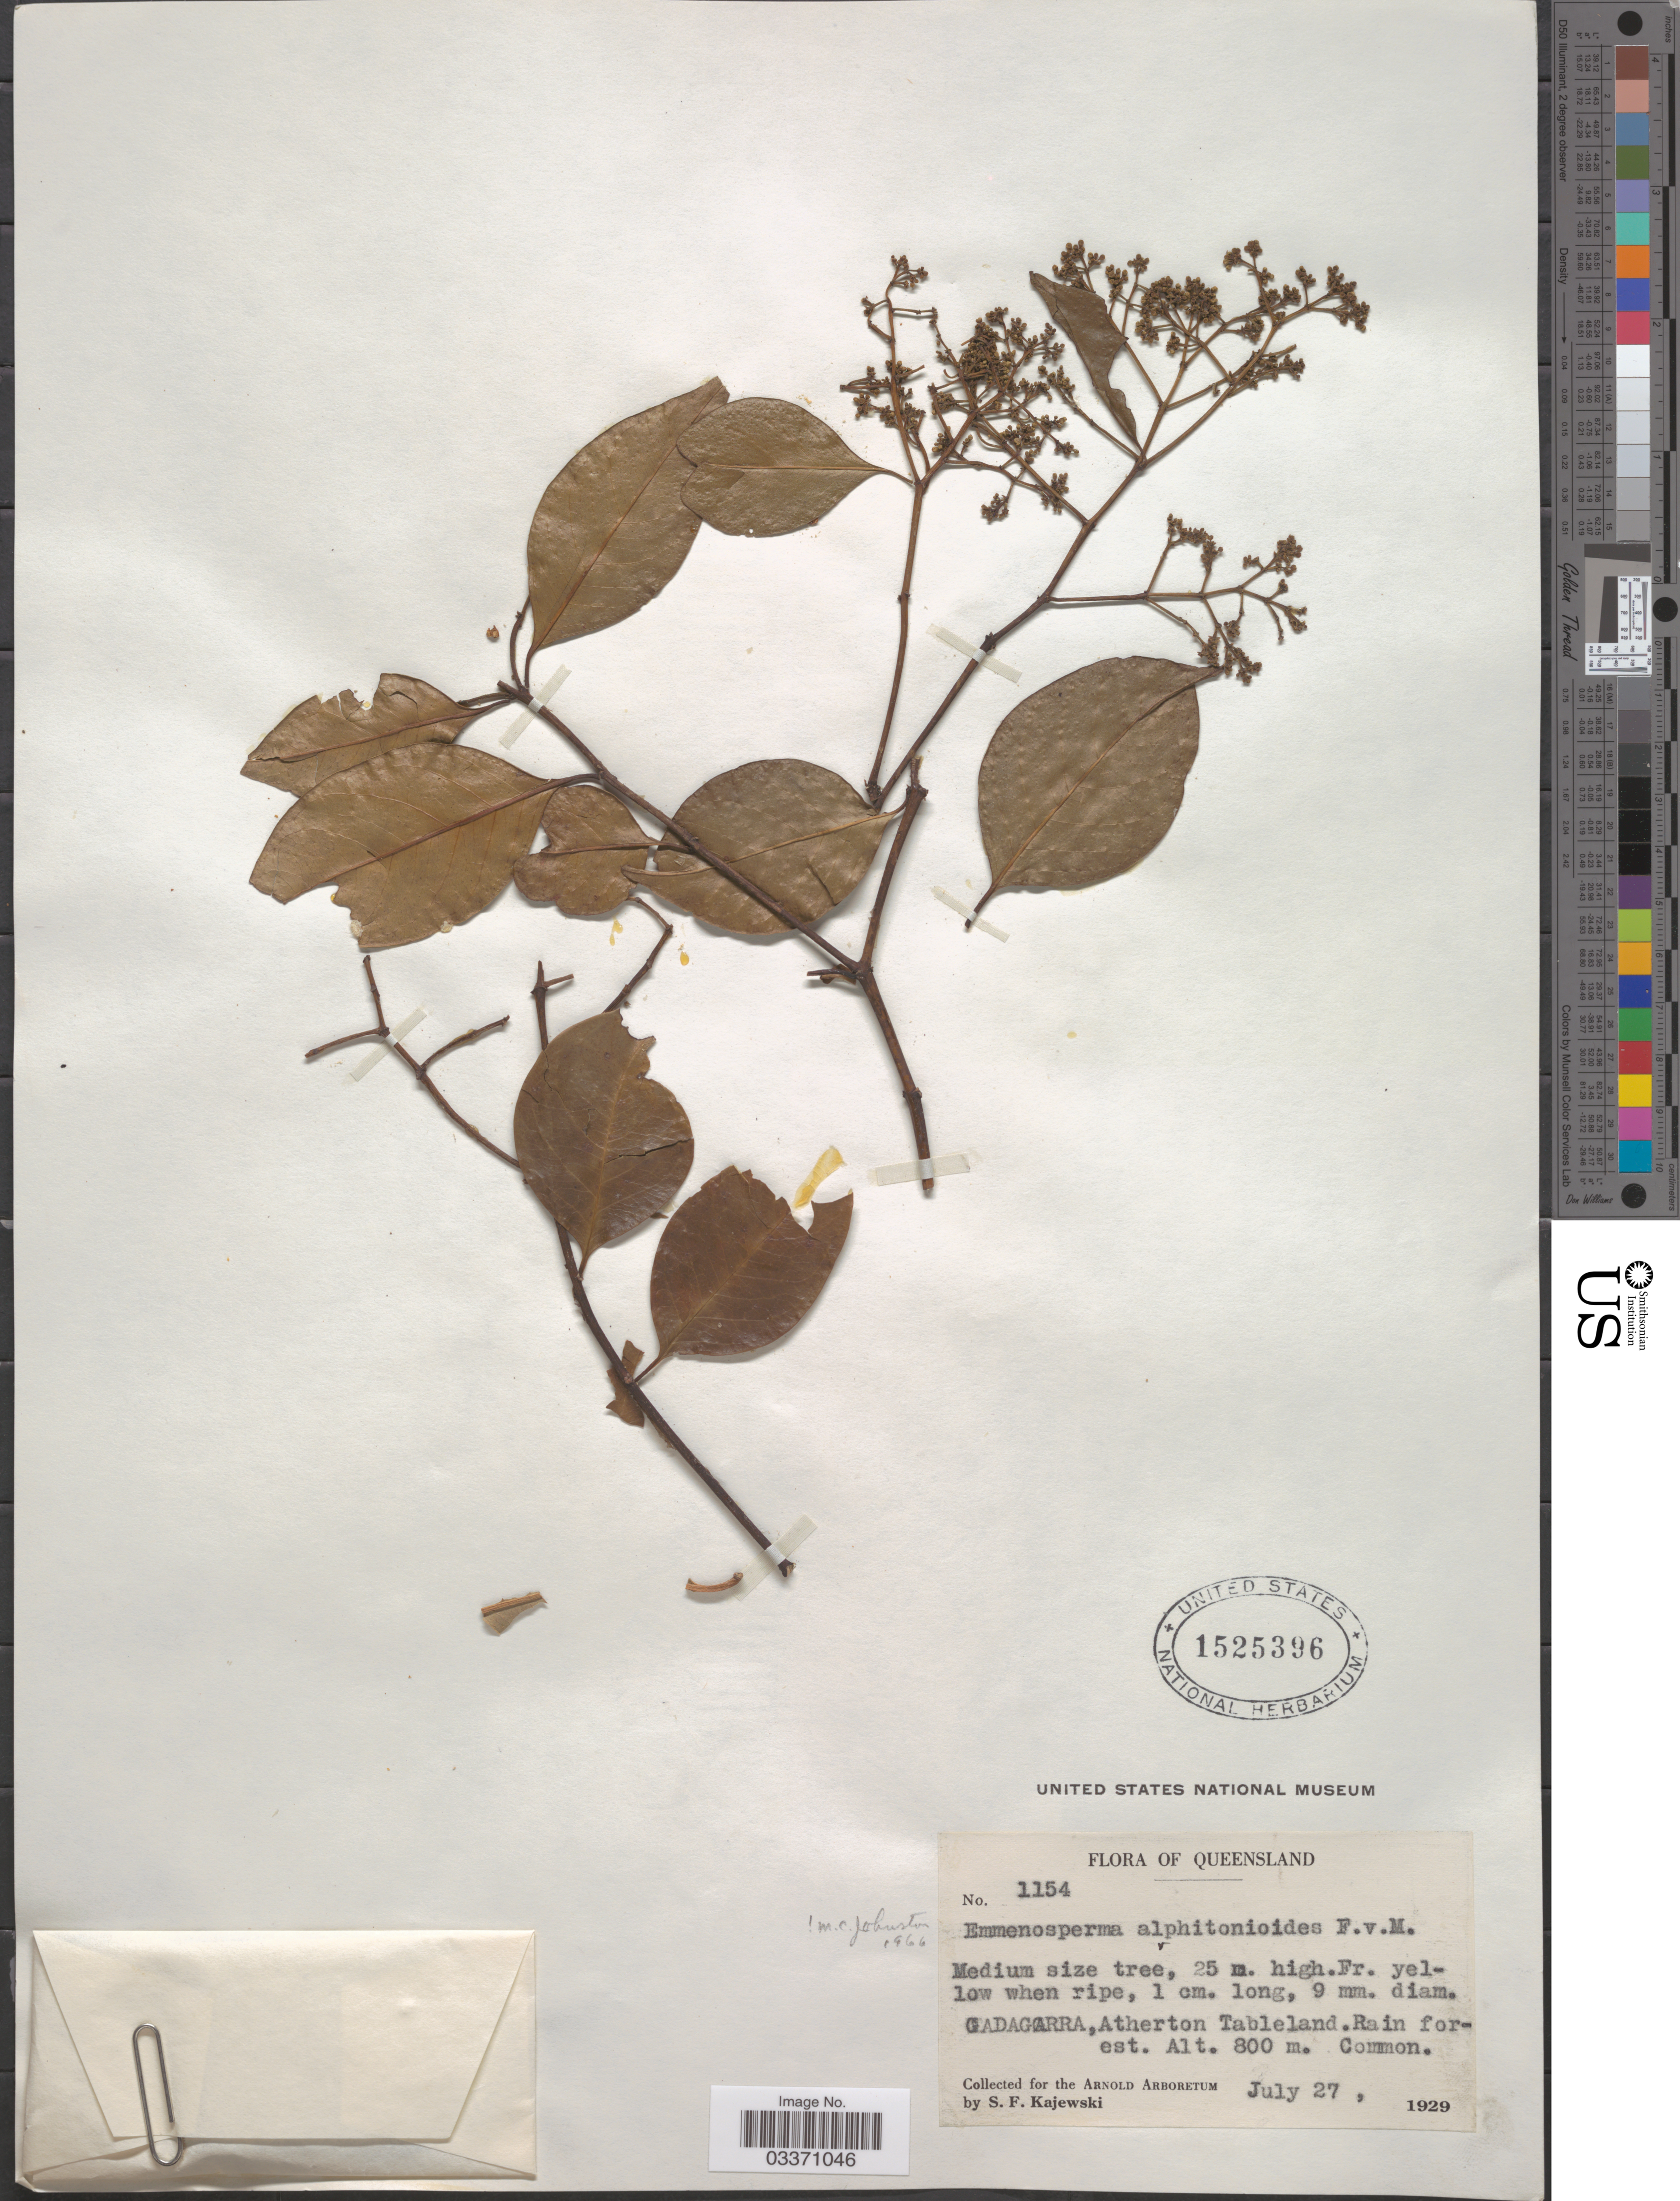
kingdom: Plantae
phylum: Tracheophyta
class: Magnoliopsida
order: Rosales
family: Rhamnaceae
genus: Emmenosperma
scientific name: Emmenosperma alphitonioides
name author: F. Muell.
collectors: S. Kajewski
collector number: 1154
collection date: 1929-07-27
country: Australia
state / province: Queensland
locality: Gadagarra, Atherton Tableland.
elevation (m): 800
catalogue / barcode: US 1525396